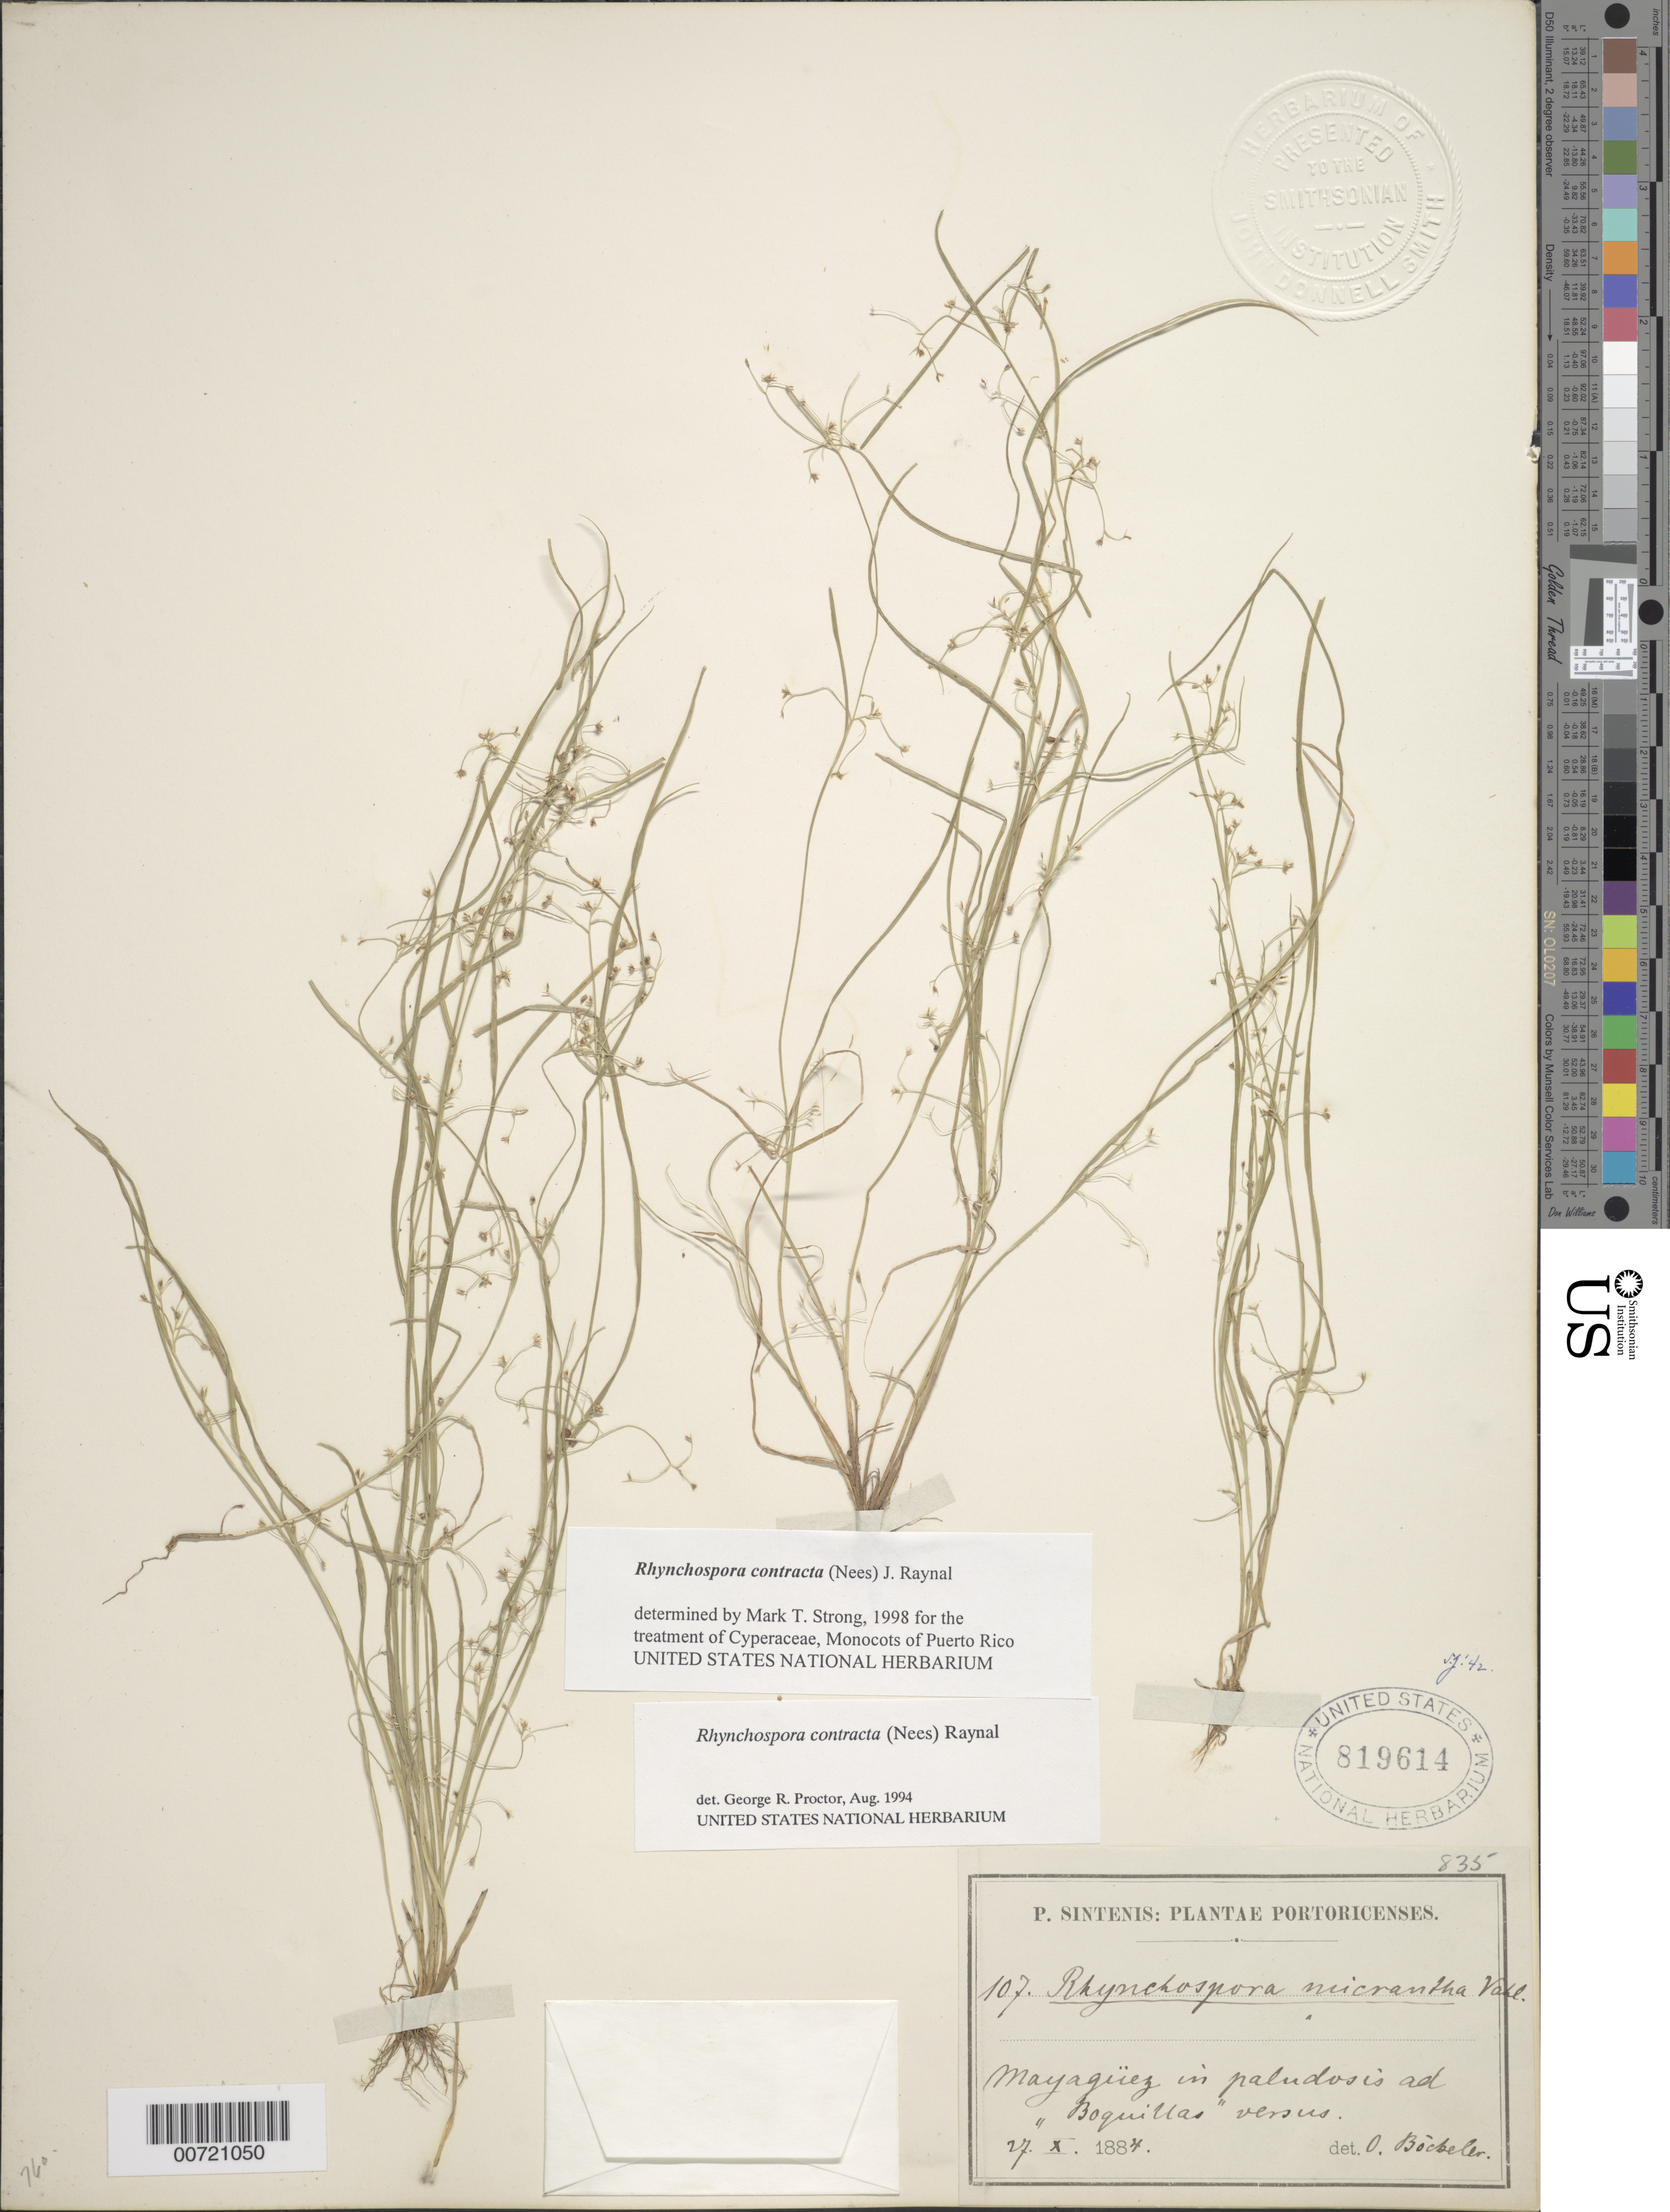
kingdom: Plantae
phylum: Tracheophyta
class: Liliopsida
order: Poales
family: Cyperaceae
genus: Rhynchospora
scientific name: Rhynchospora contracta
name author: (Nees) J. Raynal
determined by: Strong, M. T., (US), Smithsonian Institution - National Museum of Natural History (UNITED STATES)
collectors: P. Sintenis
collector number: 107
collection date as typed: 27 Oct 1884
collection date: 1884-10-27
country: Puerto Rico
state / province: Mayagüez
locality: Mayagüez.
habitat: In paludosis ad Boquillas versus.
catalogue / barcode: US 819614